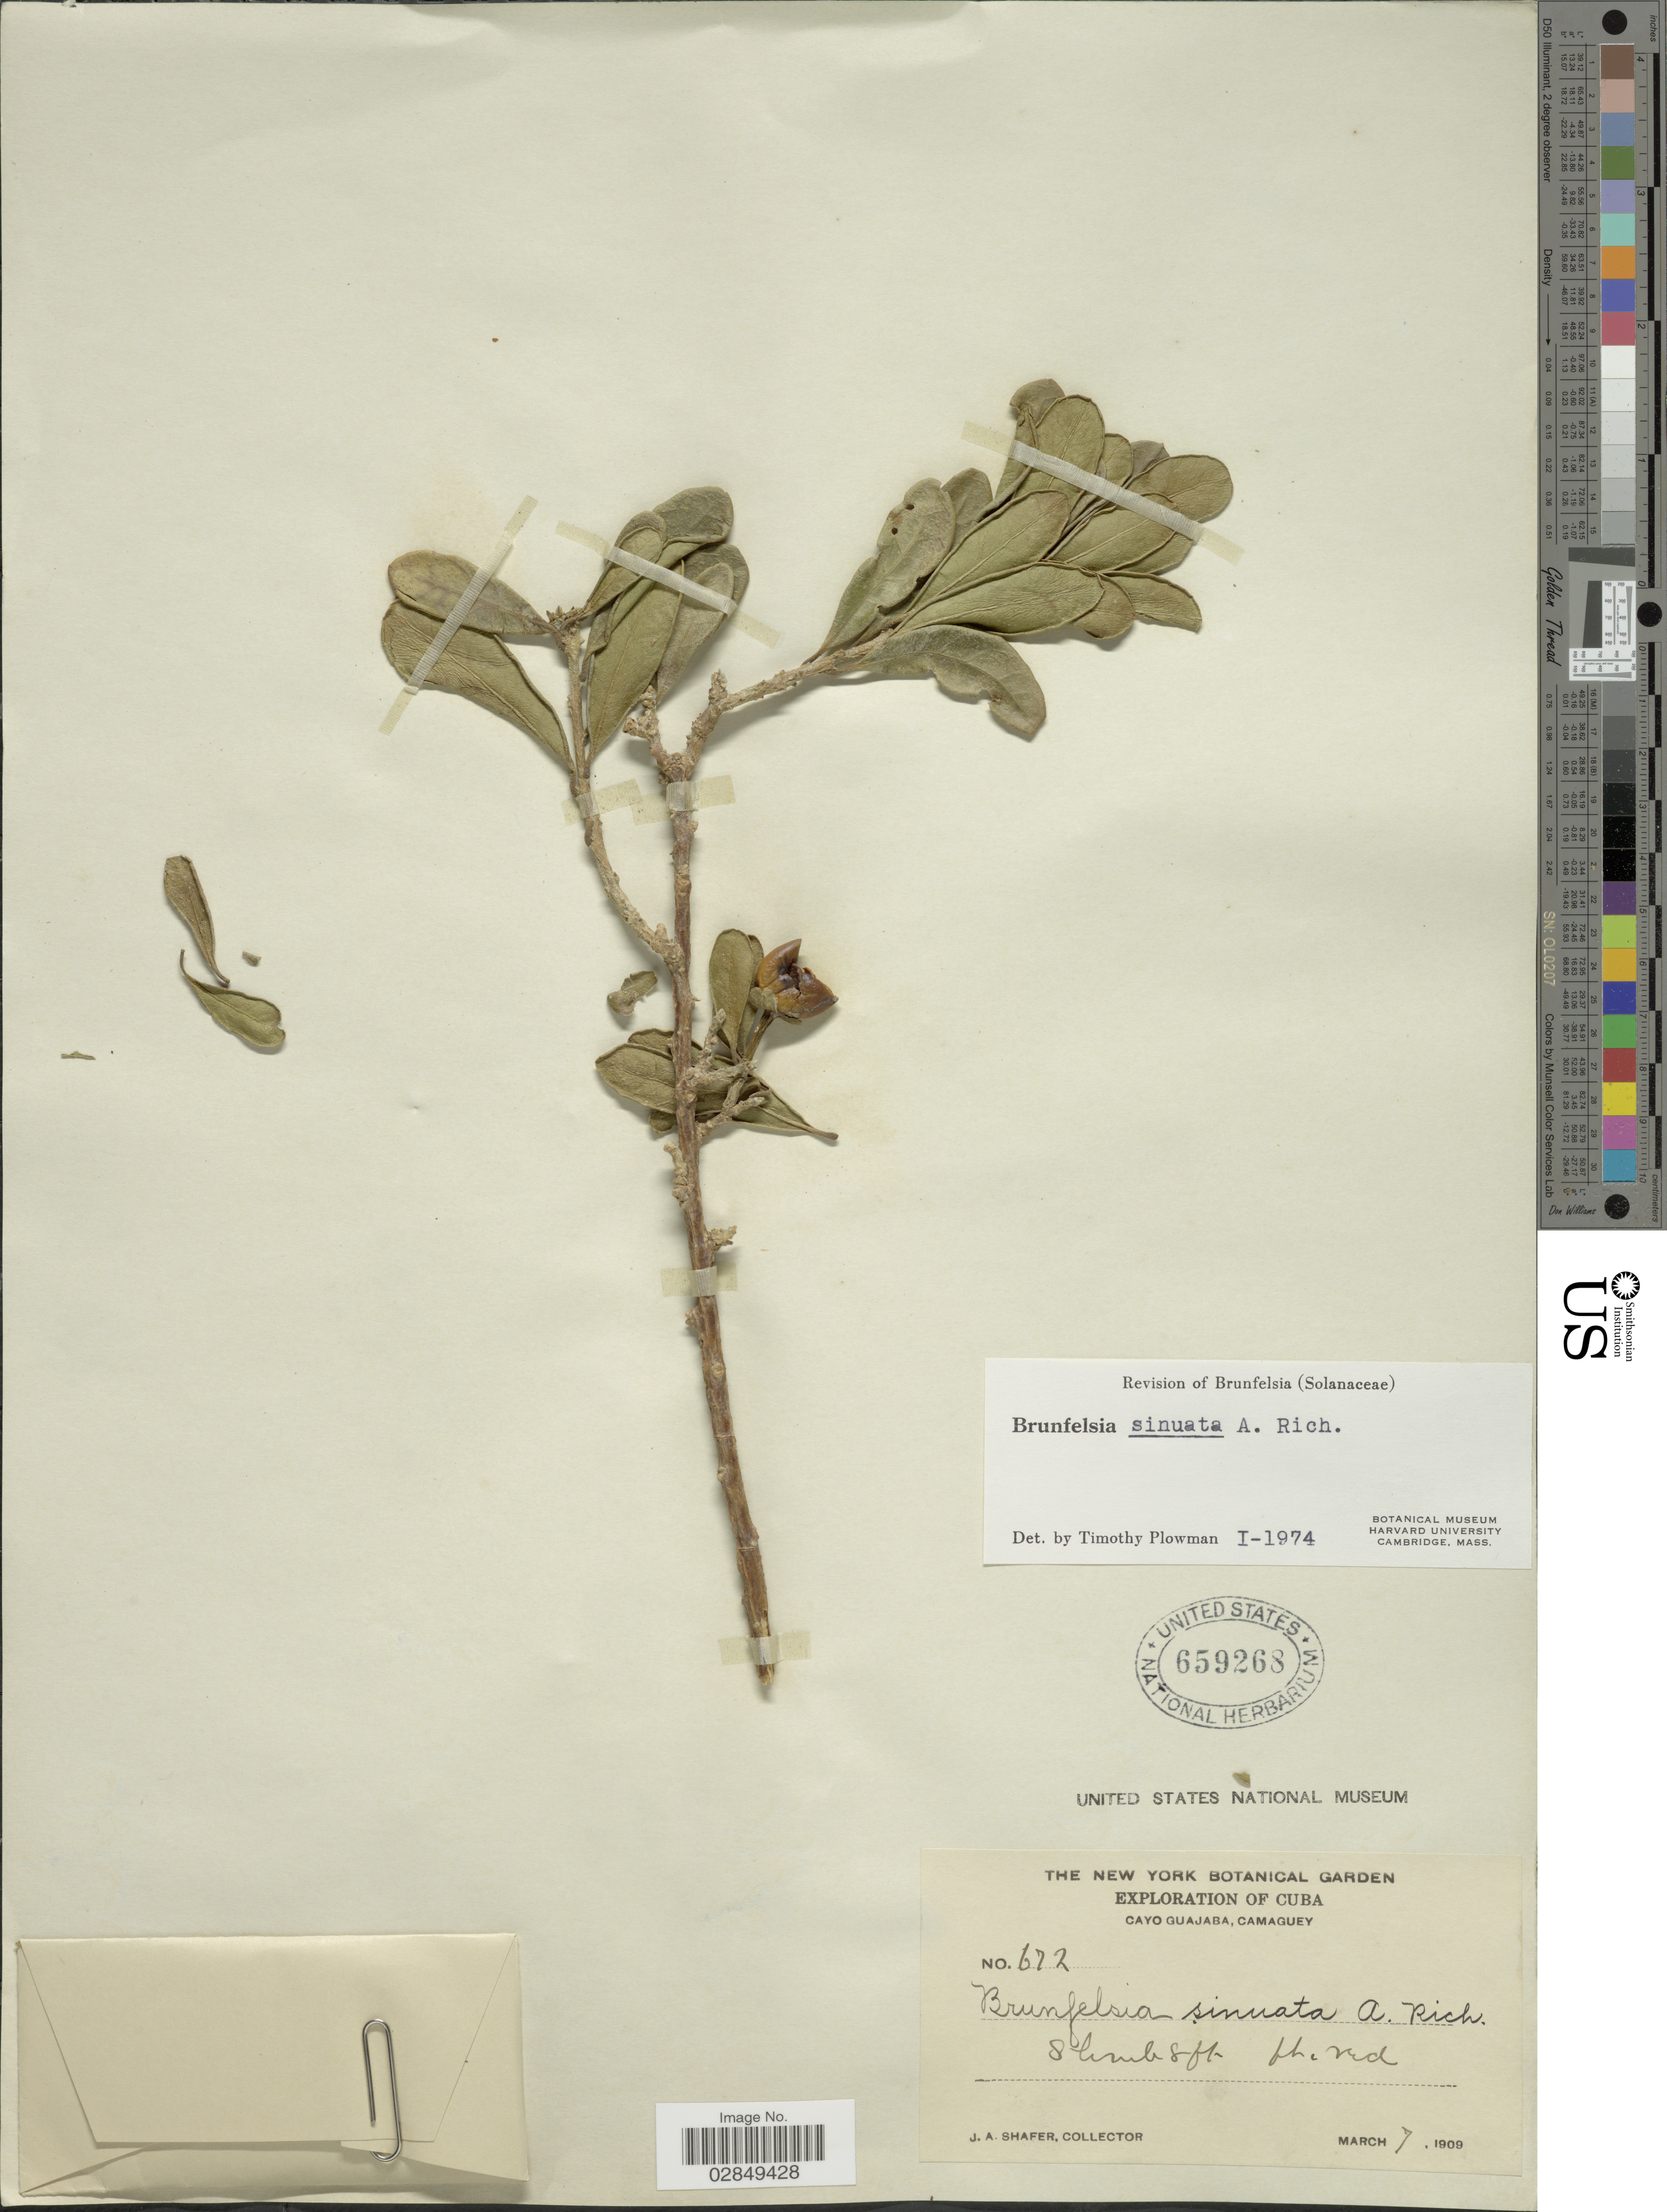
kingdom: Plantae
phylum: Tracheophyta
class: Magnoliopsida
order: Solanales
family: Solanaceae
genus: Brunfelsia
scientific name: Brunfelsia sinuata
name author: A. Rich.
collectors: J. A. Shafer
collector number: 672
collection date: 1909-03-07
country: Cuba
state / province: Camagüey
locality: Cayo Guajaba, Camaguey.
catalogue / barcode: US 659268